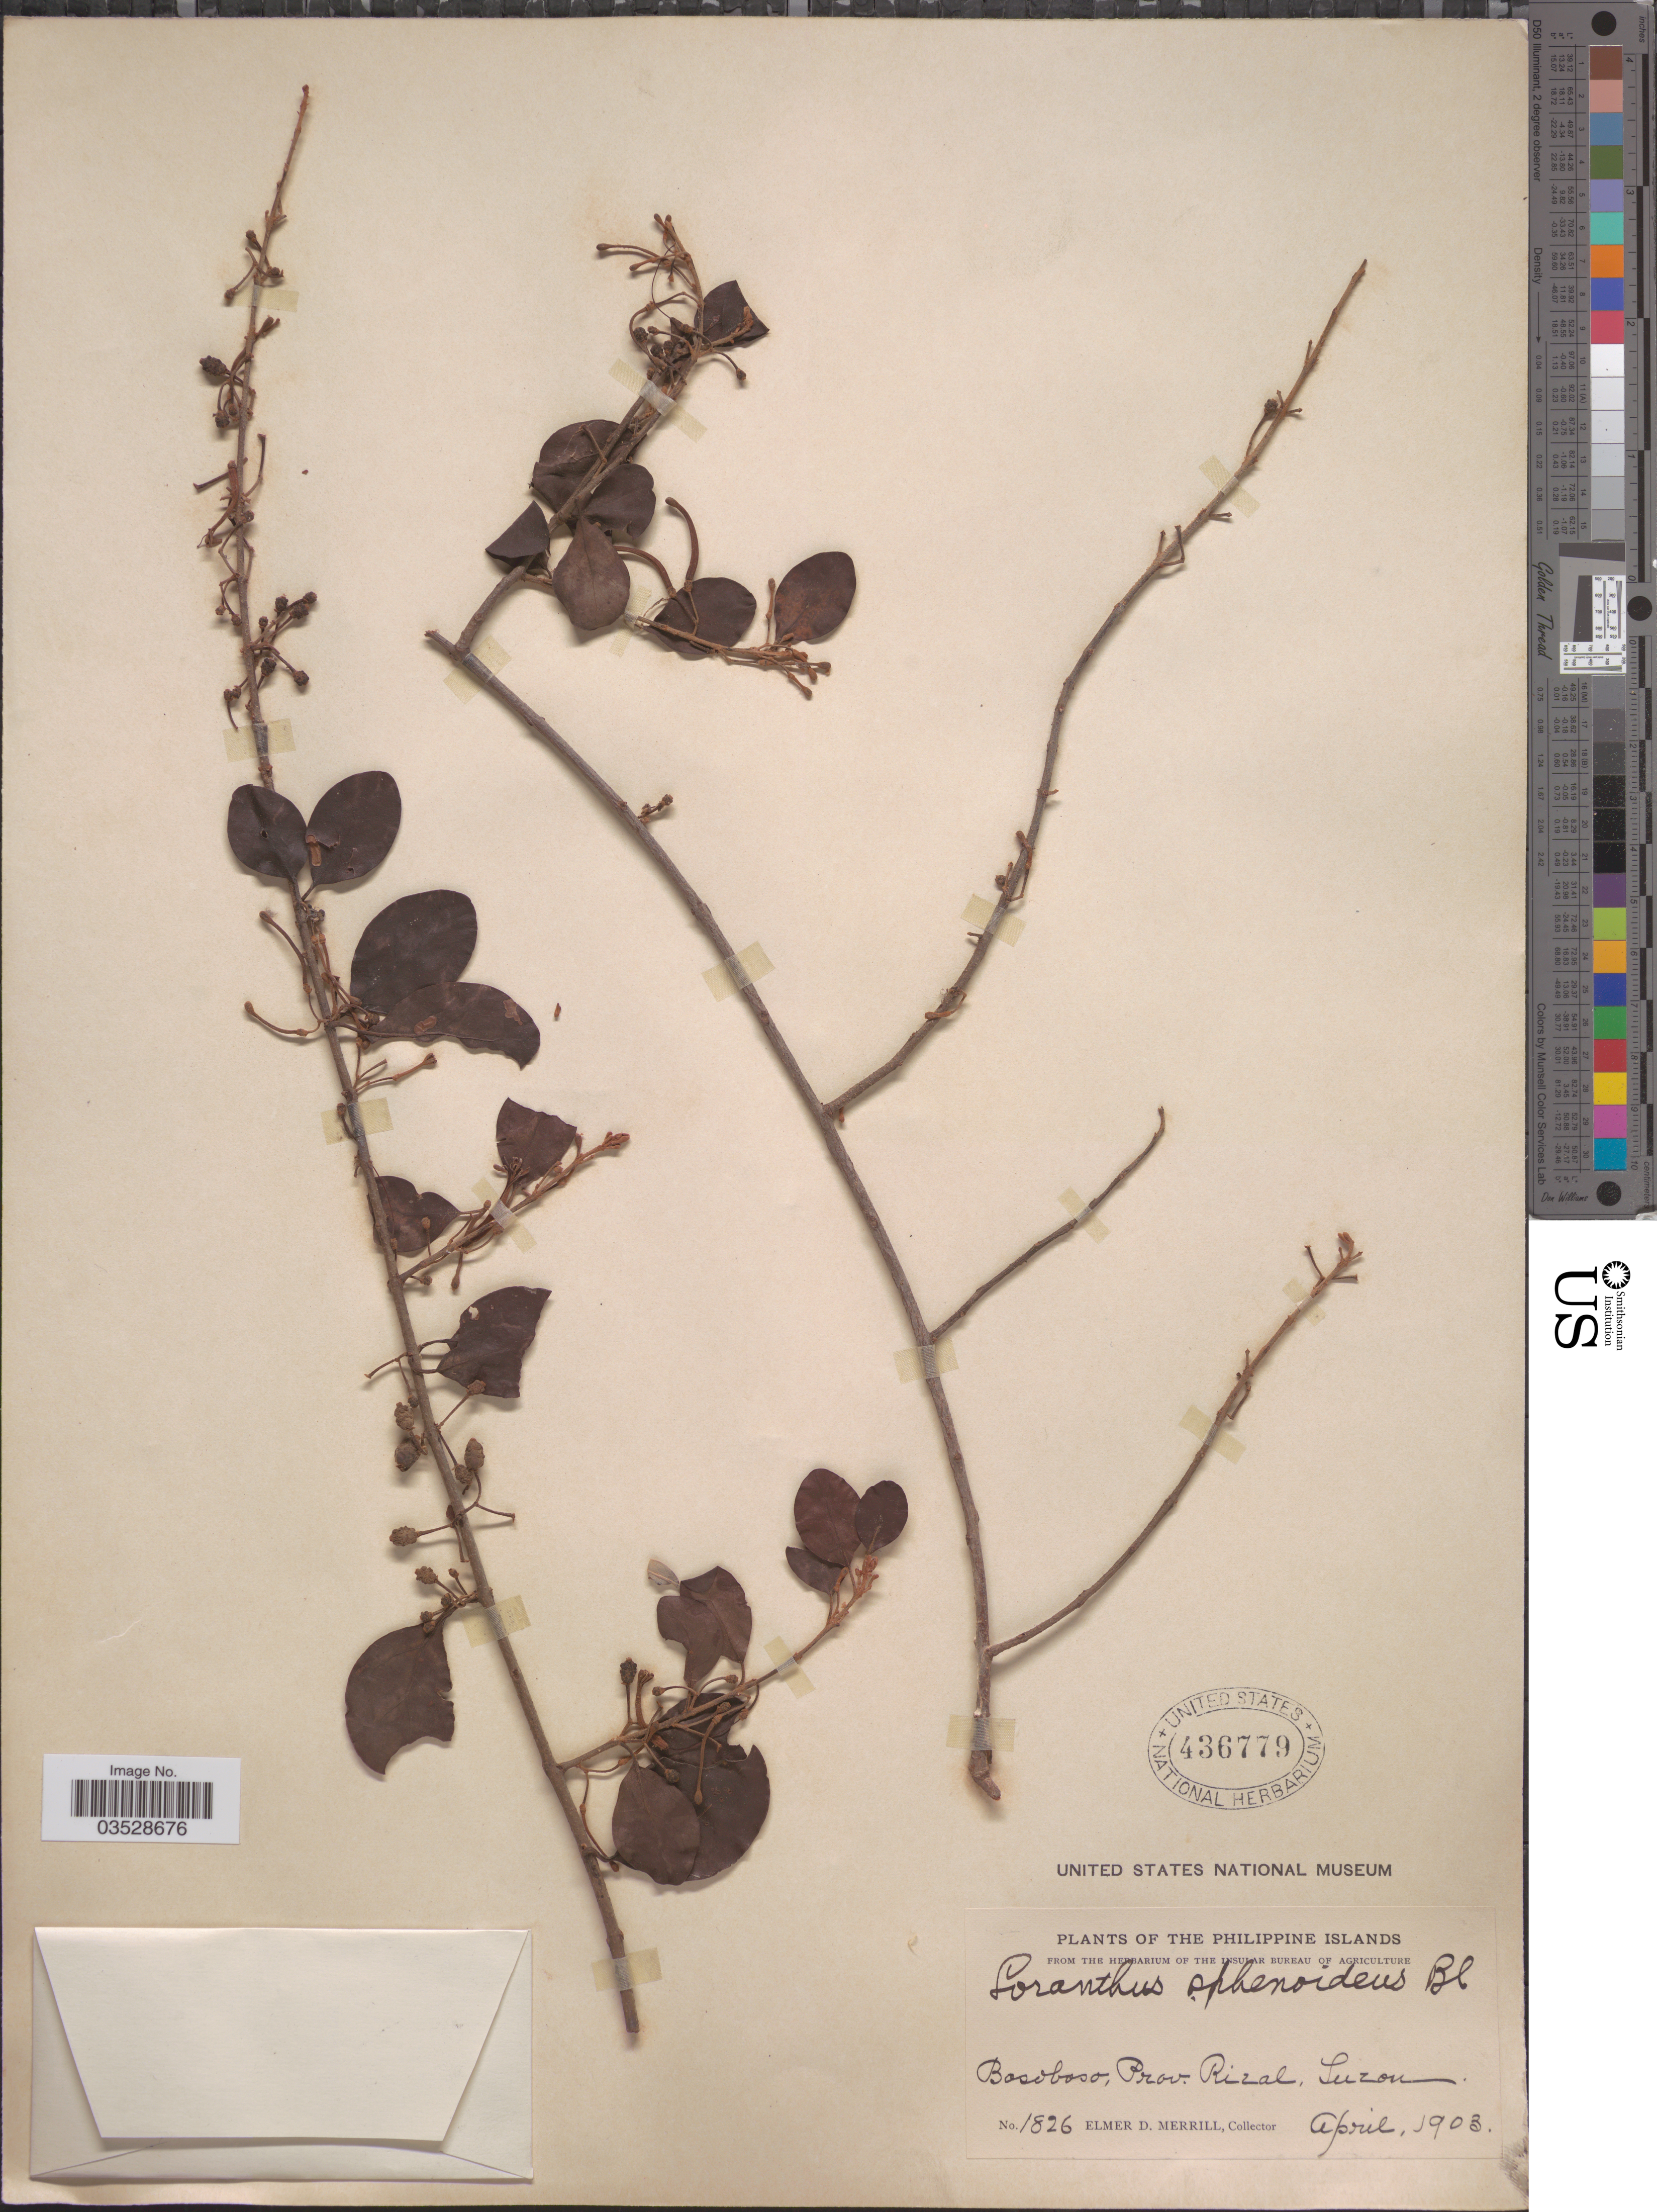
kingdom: Plantae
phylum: Tracheophyta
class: Magnoliopsida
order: Santalales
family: Loranthaceae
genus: Loranthus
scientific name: Loranthus sphenoideus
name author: Blume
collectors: E. D. Merrill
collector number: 1826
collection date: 1903-04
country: Philippines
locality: Bosoboso, Prov. Rizal, Luzon.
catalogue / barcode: US 436779